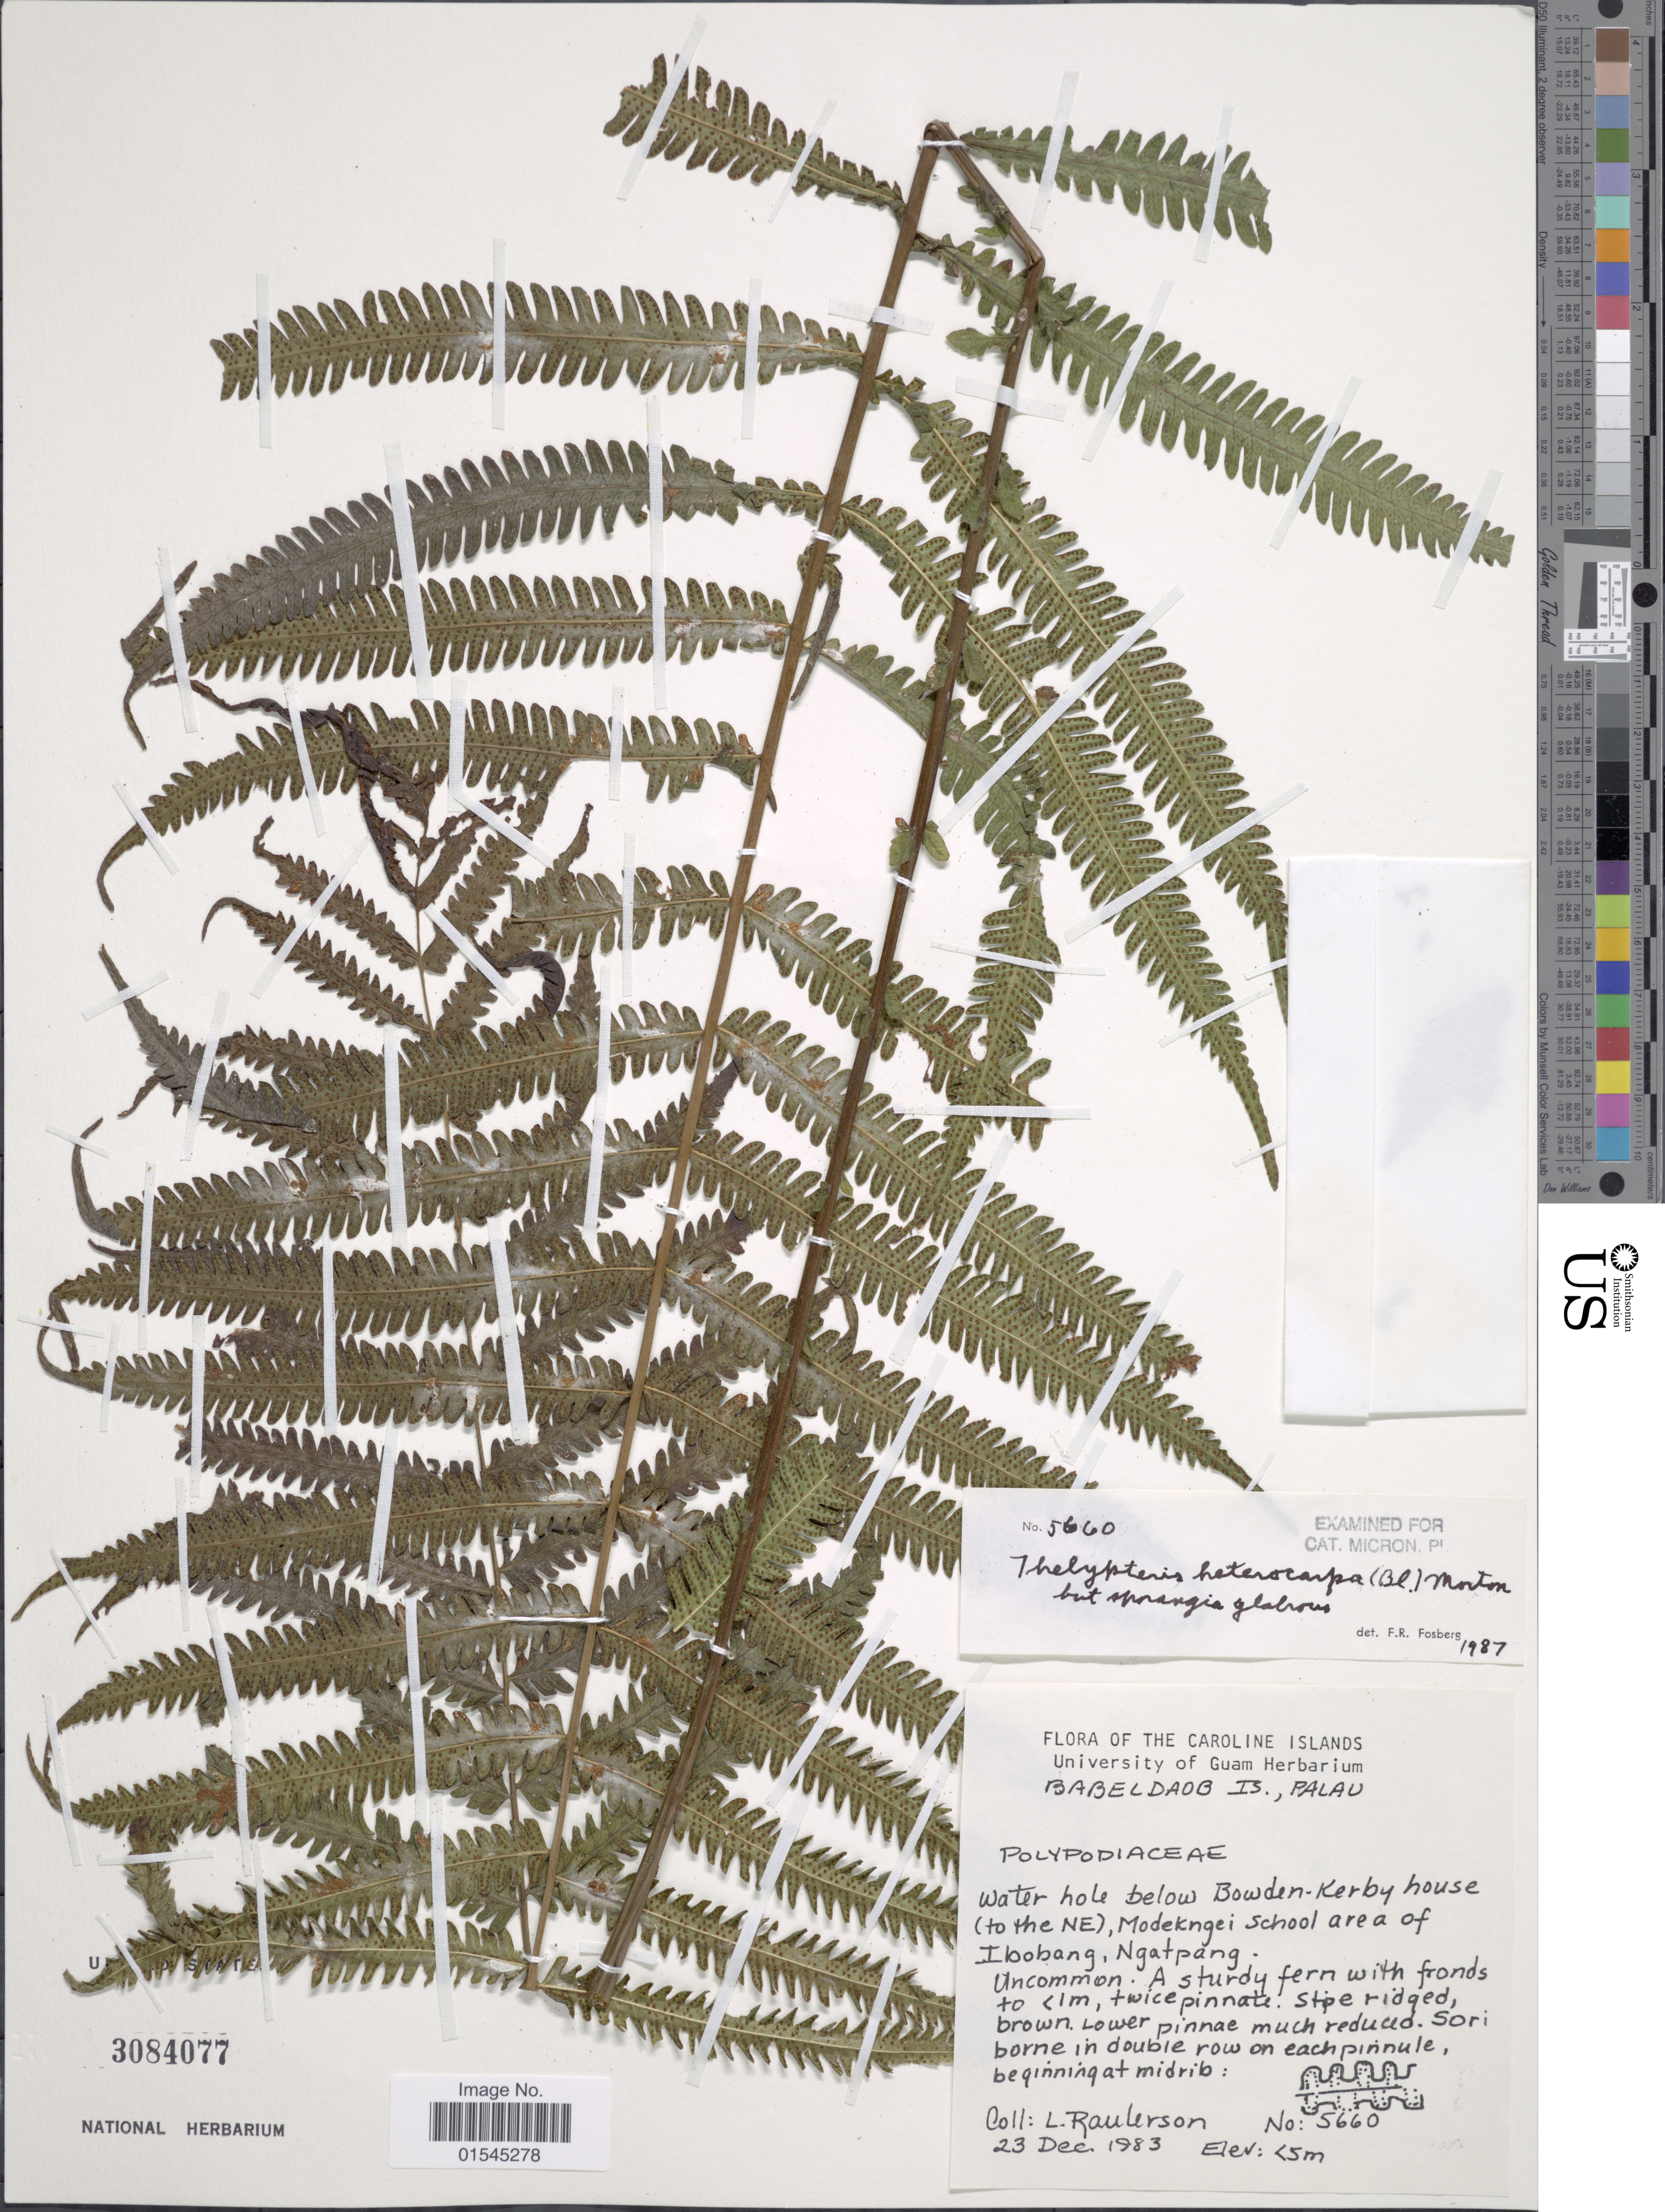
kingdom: Plantae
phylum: Tracheophyta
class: Polypodiopsida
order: Polypodiales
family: Thelypteridaceae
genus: Sphaerostephanos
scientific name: Sphaerostephanos heterocarpus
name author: (Blume) Holttum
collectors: L. Raulerson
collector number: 5660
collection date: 1983-12-23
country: Palau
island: Babeldaob [Babelthuap]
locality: The Caroline Islands. babeldaob B., Palau. water hole below Bowden-Kerby house (to the NE), Modekngei school area of Ibobang, Ngatpang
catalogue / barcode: US 3084077